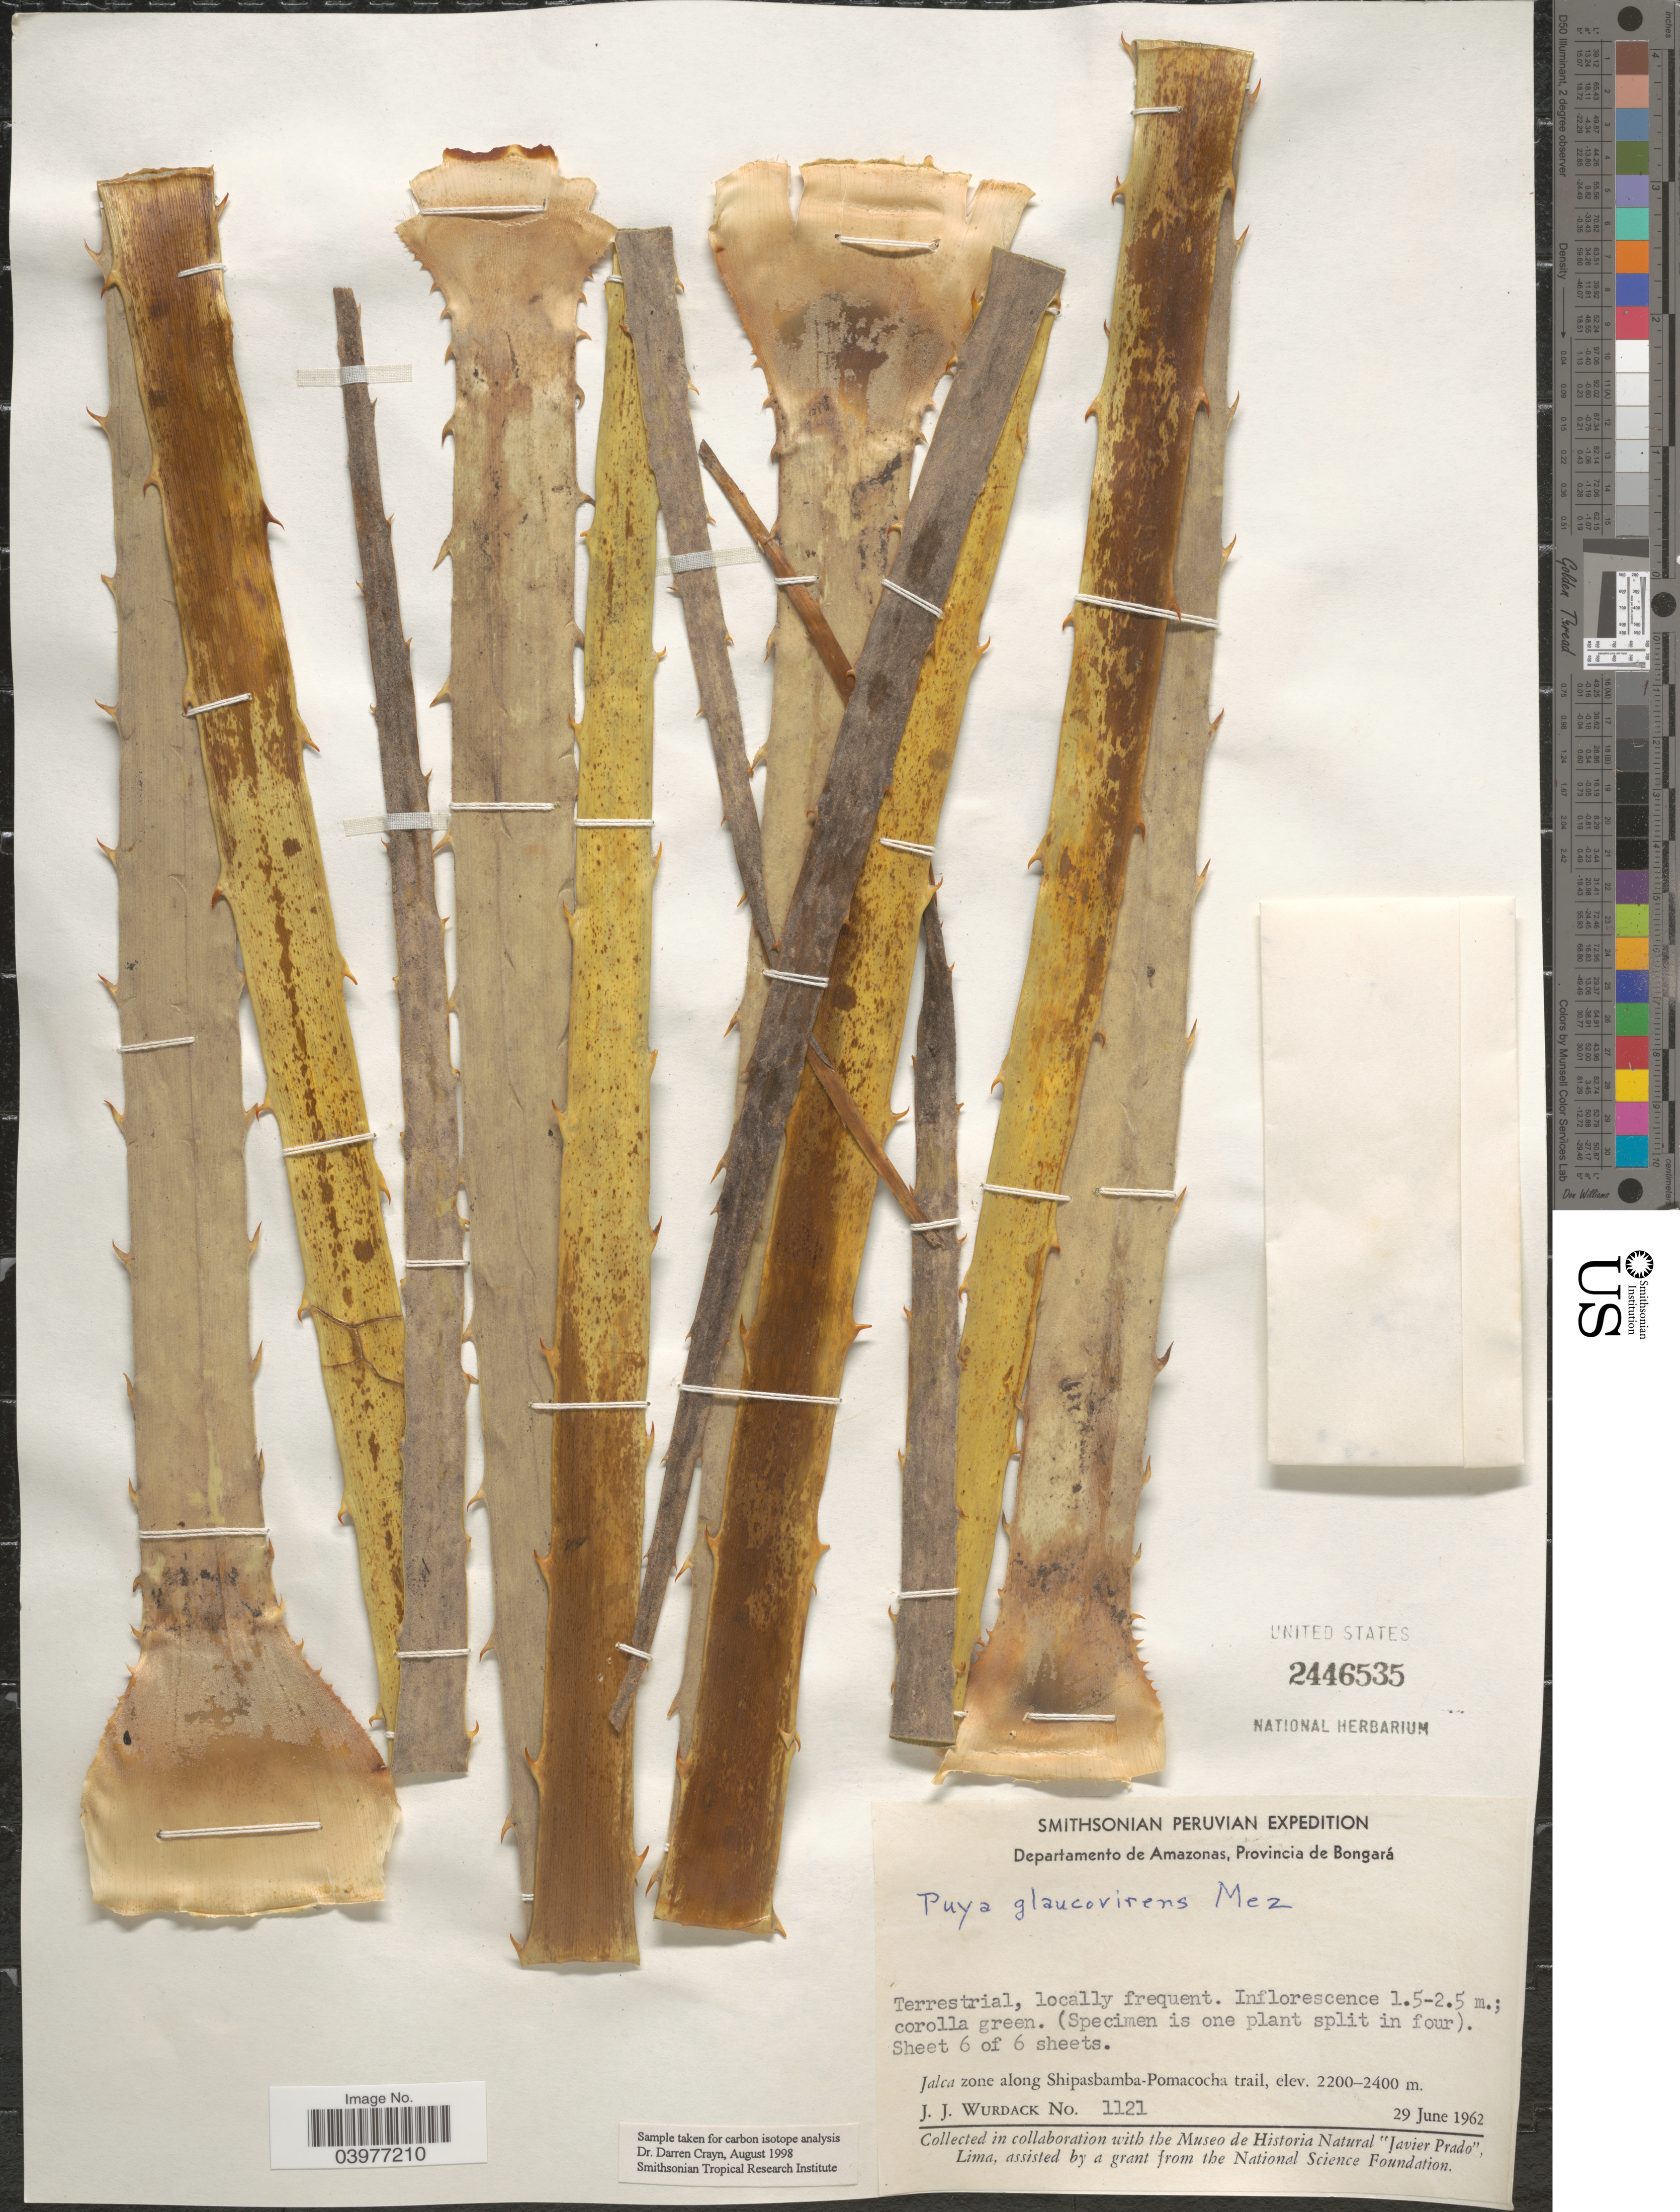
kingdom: Plantae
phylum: Tracheophyta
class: Liliopsida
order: Poales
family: Bromeliaceae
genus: Puya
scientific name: Puya glaucovirens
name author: Mez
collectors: J. J. Wurdack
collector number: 1121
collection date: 1962-06-29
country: Peru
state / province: Amazonas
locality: Departamento de Amazonas, Provincia de Bongará. Jalca zone along Shipasbamba-Pomacocha trail.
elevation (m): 2200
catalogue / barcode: US 2446535